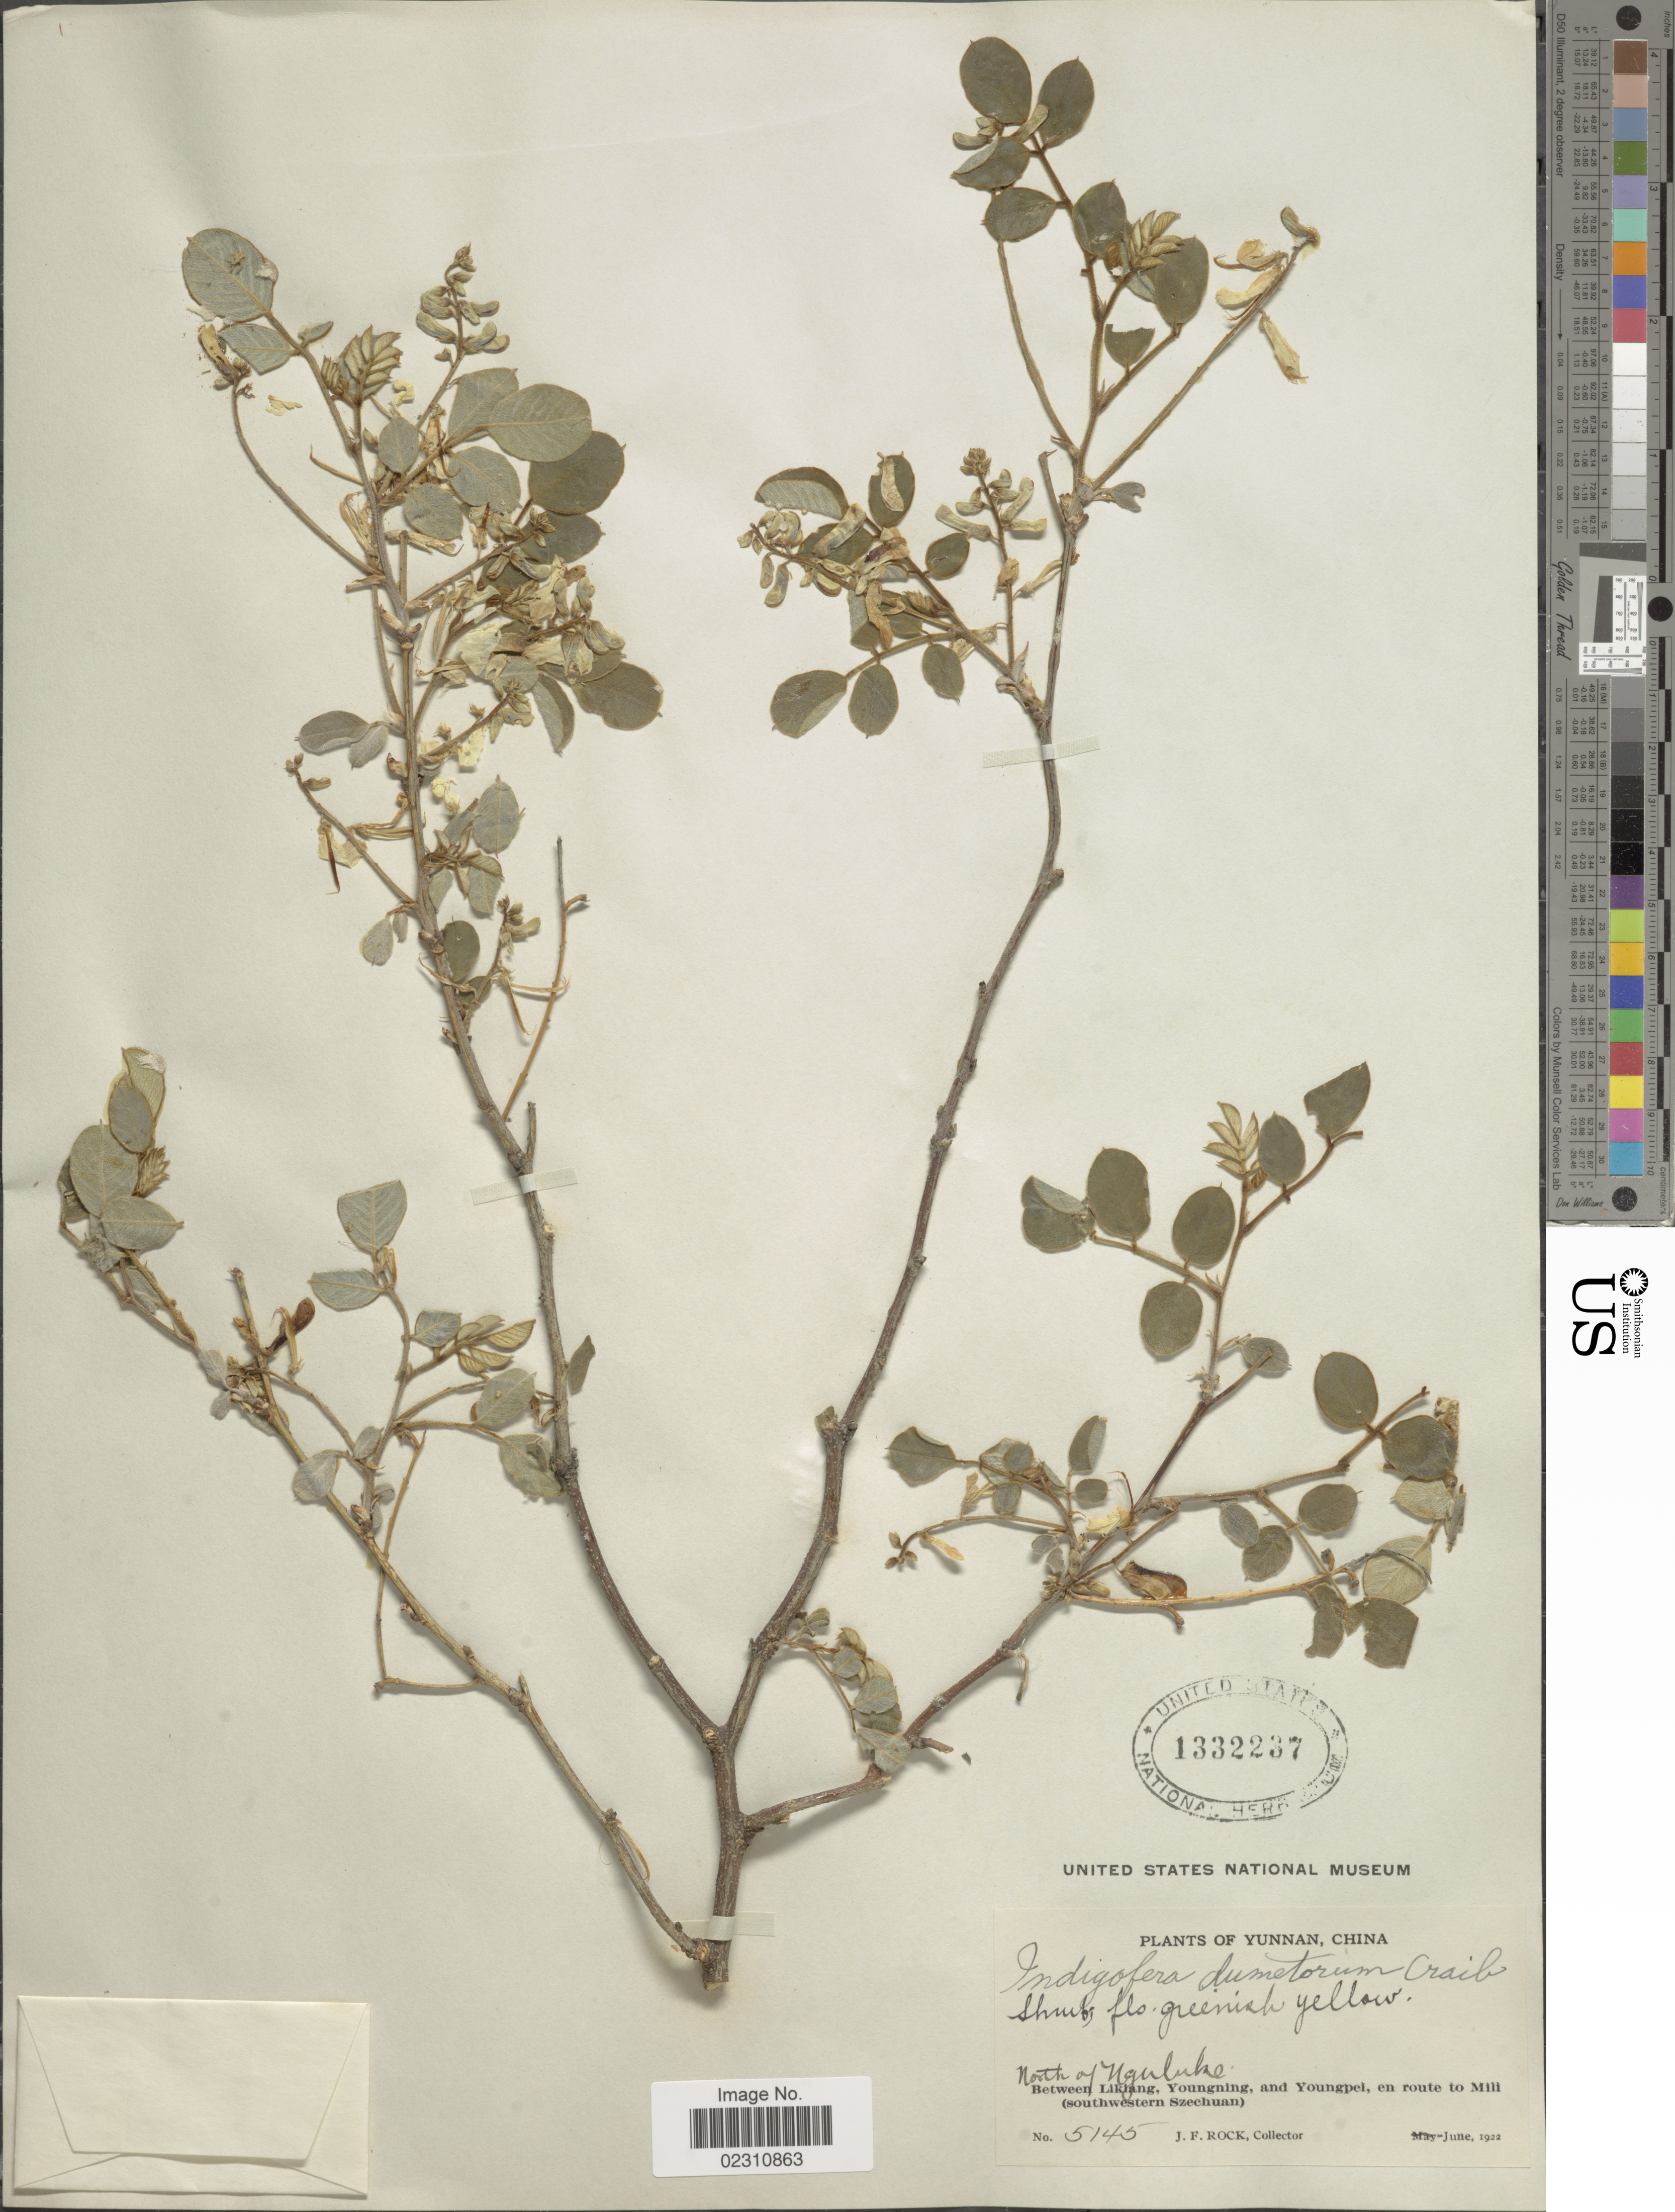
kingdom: Plantae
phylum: Tracheophyta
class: Magnoliopsida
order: Fabales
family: Fabaceae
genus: Indigofera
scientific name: Indigofera dumetorum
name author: Craib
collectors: J. Rock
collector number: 5145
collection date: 1922-06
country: China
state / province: Yunnan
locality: Yunnan, China. North of Nguluke, between Likiang, Youngning, and Youngpei, en route to Mili (southwestern Szechuan).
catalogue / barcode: US 1332237